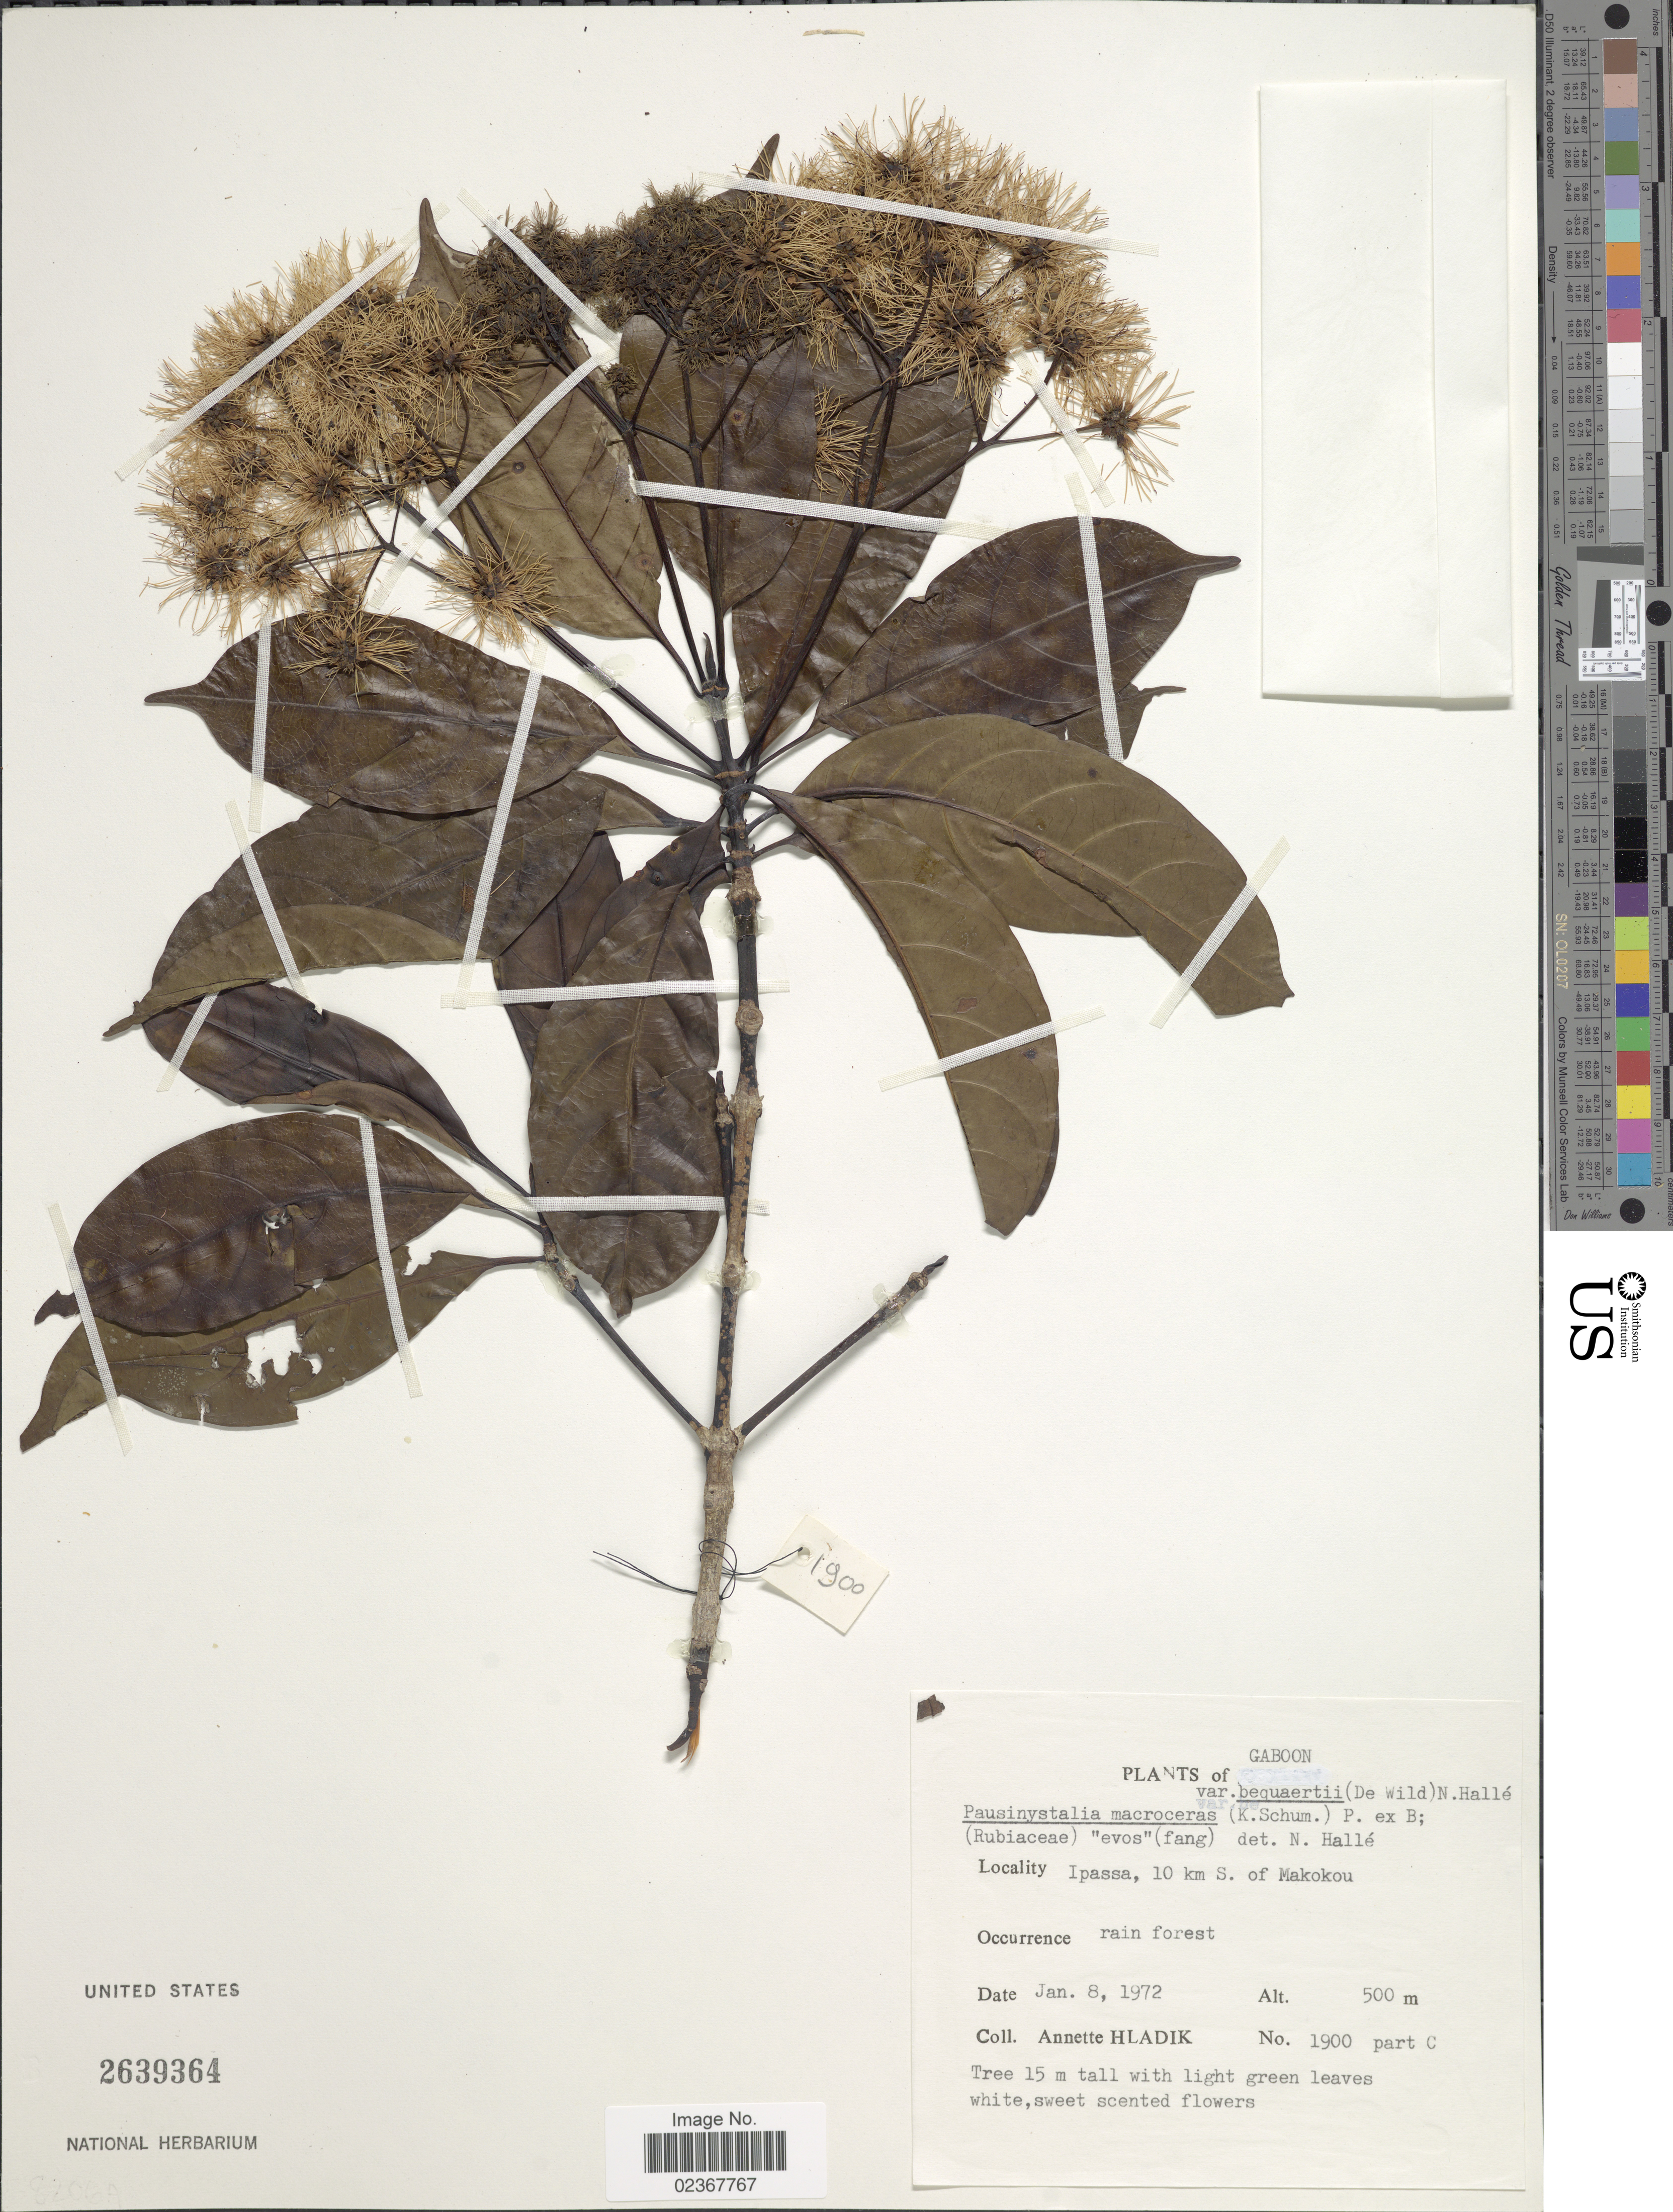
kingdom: Plantae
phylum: Tracheophyta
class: Magnoliopsida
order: Gentianales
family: Rubiaceae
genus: Pausinystalia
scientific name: Pausinystalia macroceras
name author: (K. Schum.) Pierre ex Beille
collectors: A. Hladik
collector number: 1900partc?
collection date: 1972-01-08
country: Gabon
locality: Gaboon. Ipassa, 10 km S. of Makokou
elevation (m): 500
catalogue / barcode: US 2639364